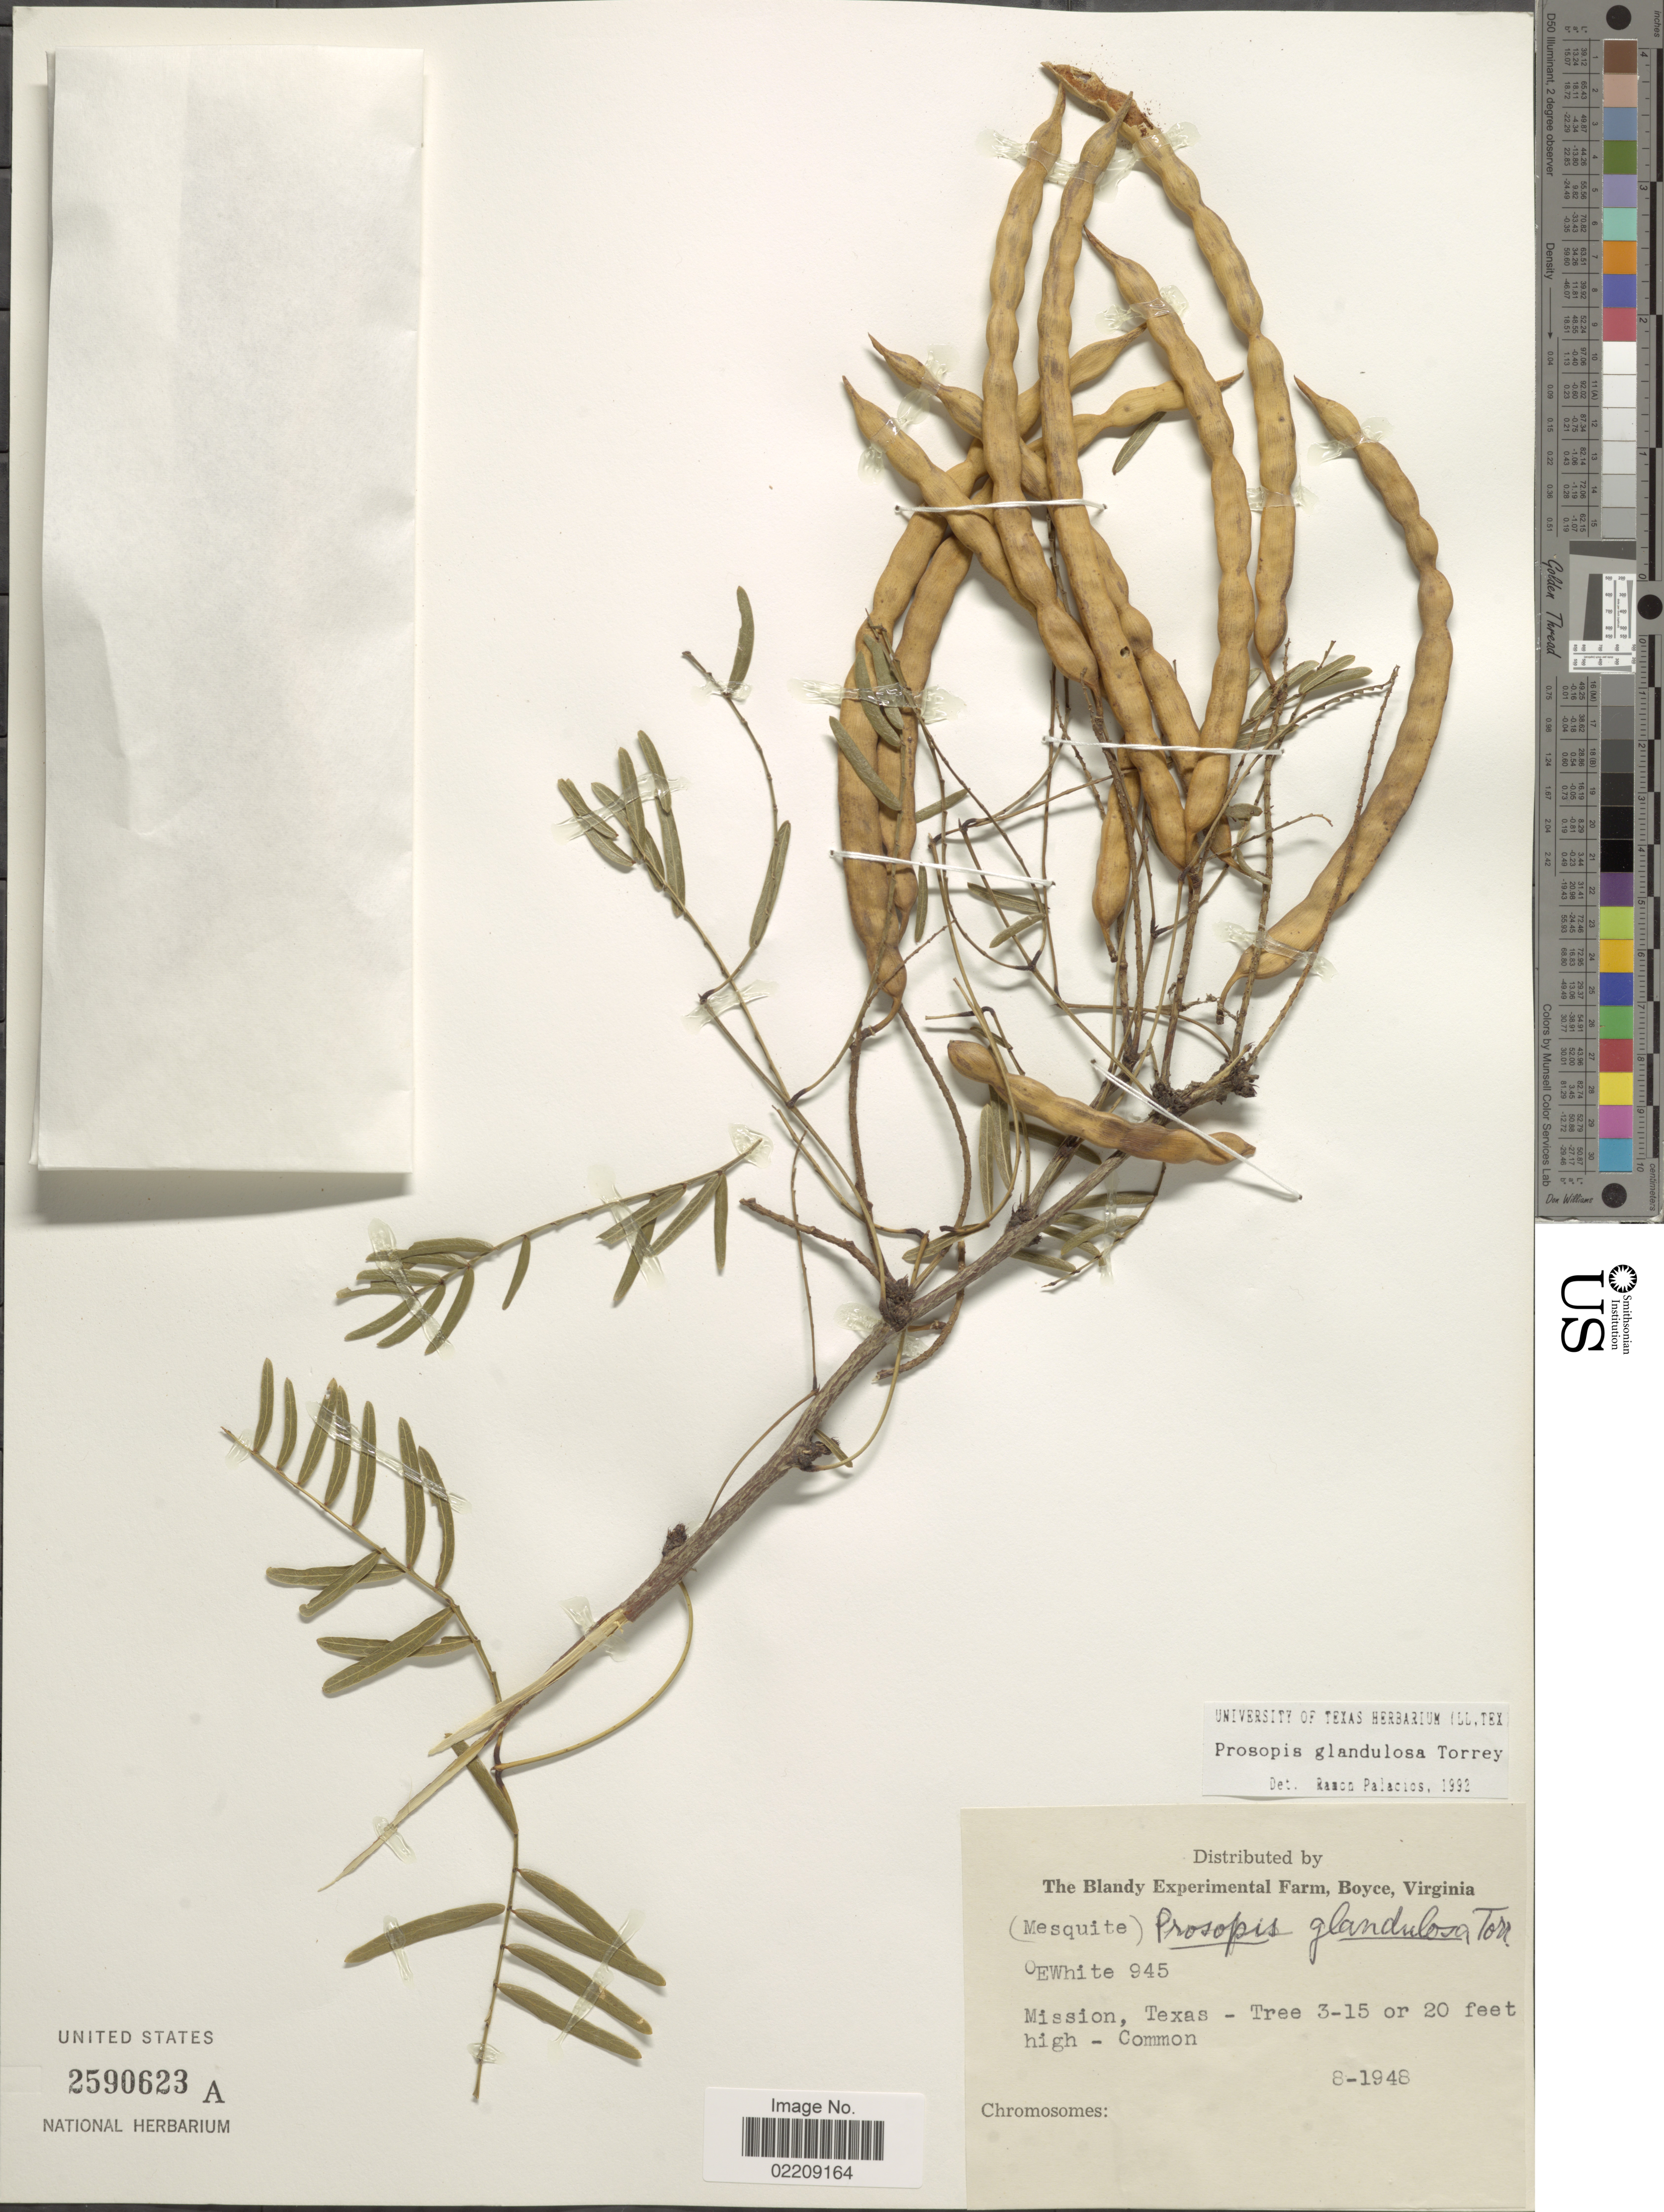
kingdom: Plantae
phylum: Tracheophyta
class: Magnoliopsida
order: Fabales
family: Fabaceae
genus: Neltuma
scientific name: Neltuma glandulosa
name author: (Torr.) Britton & Rose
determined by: Strong, Mark T., (BOT), Smithsonian Institution - National Museum of Natural History (UNITED STATES)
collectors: O. E. White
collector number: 945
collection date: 1948-08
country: United States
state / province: Texas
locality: Mission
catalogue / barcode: US 2590623A